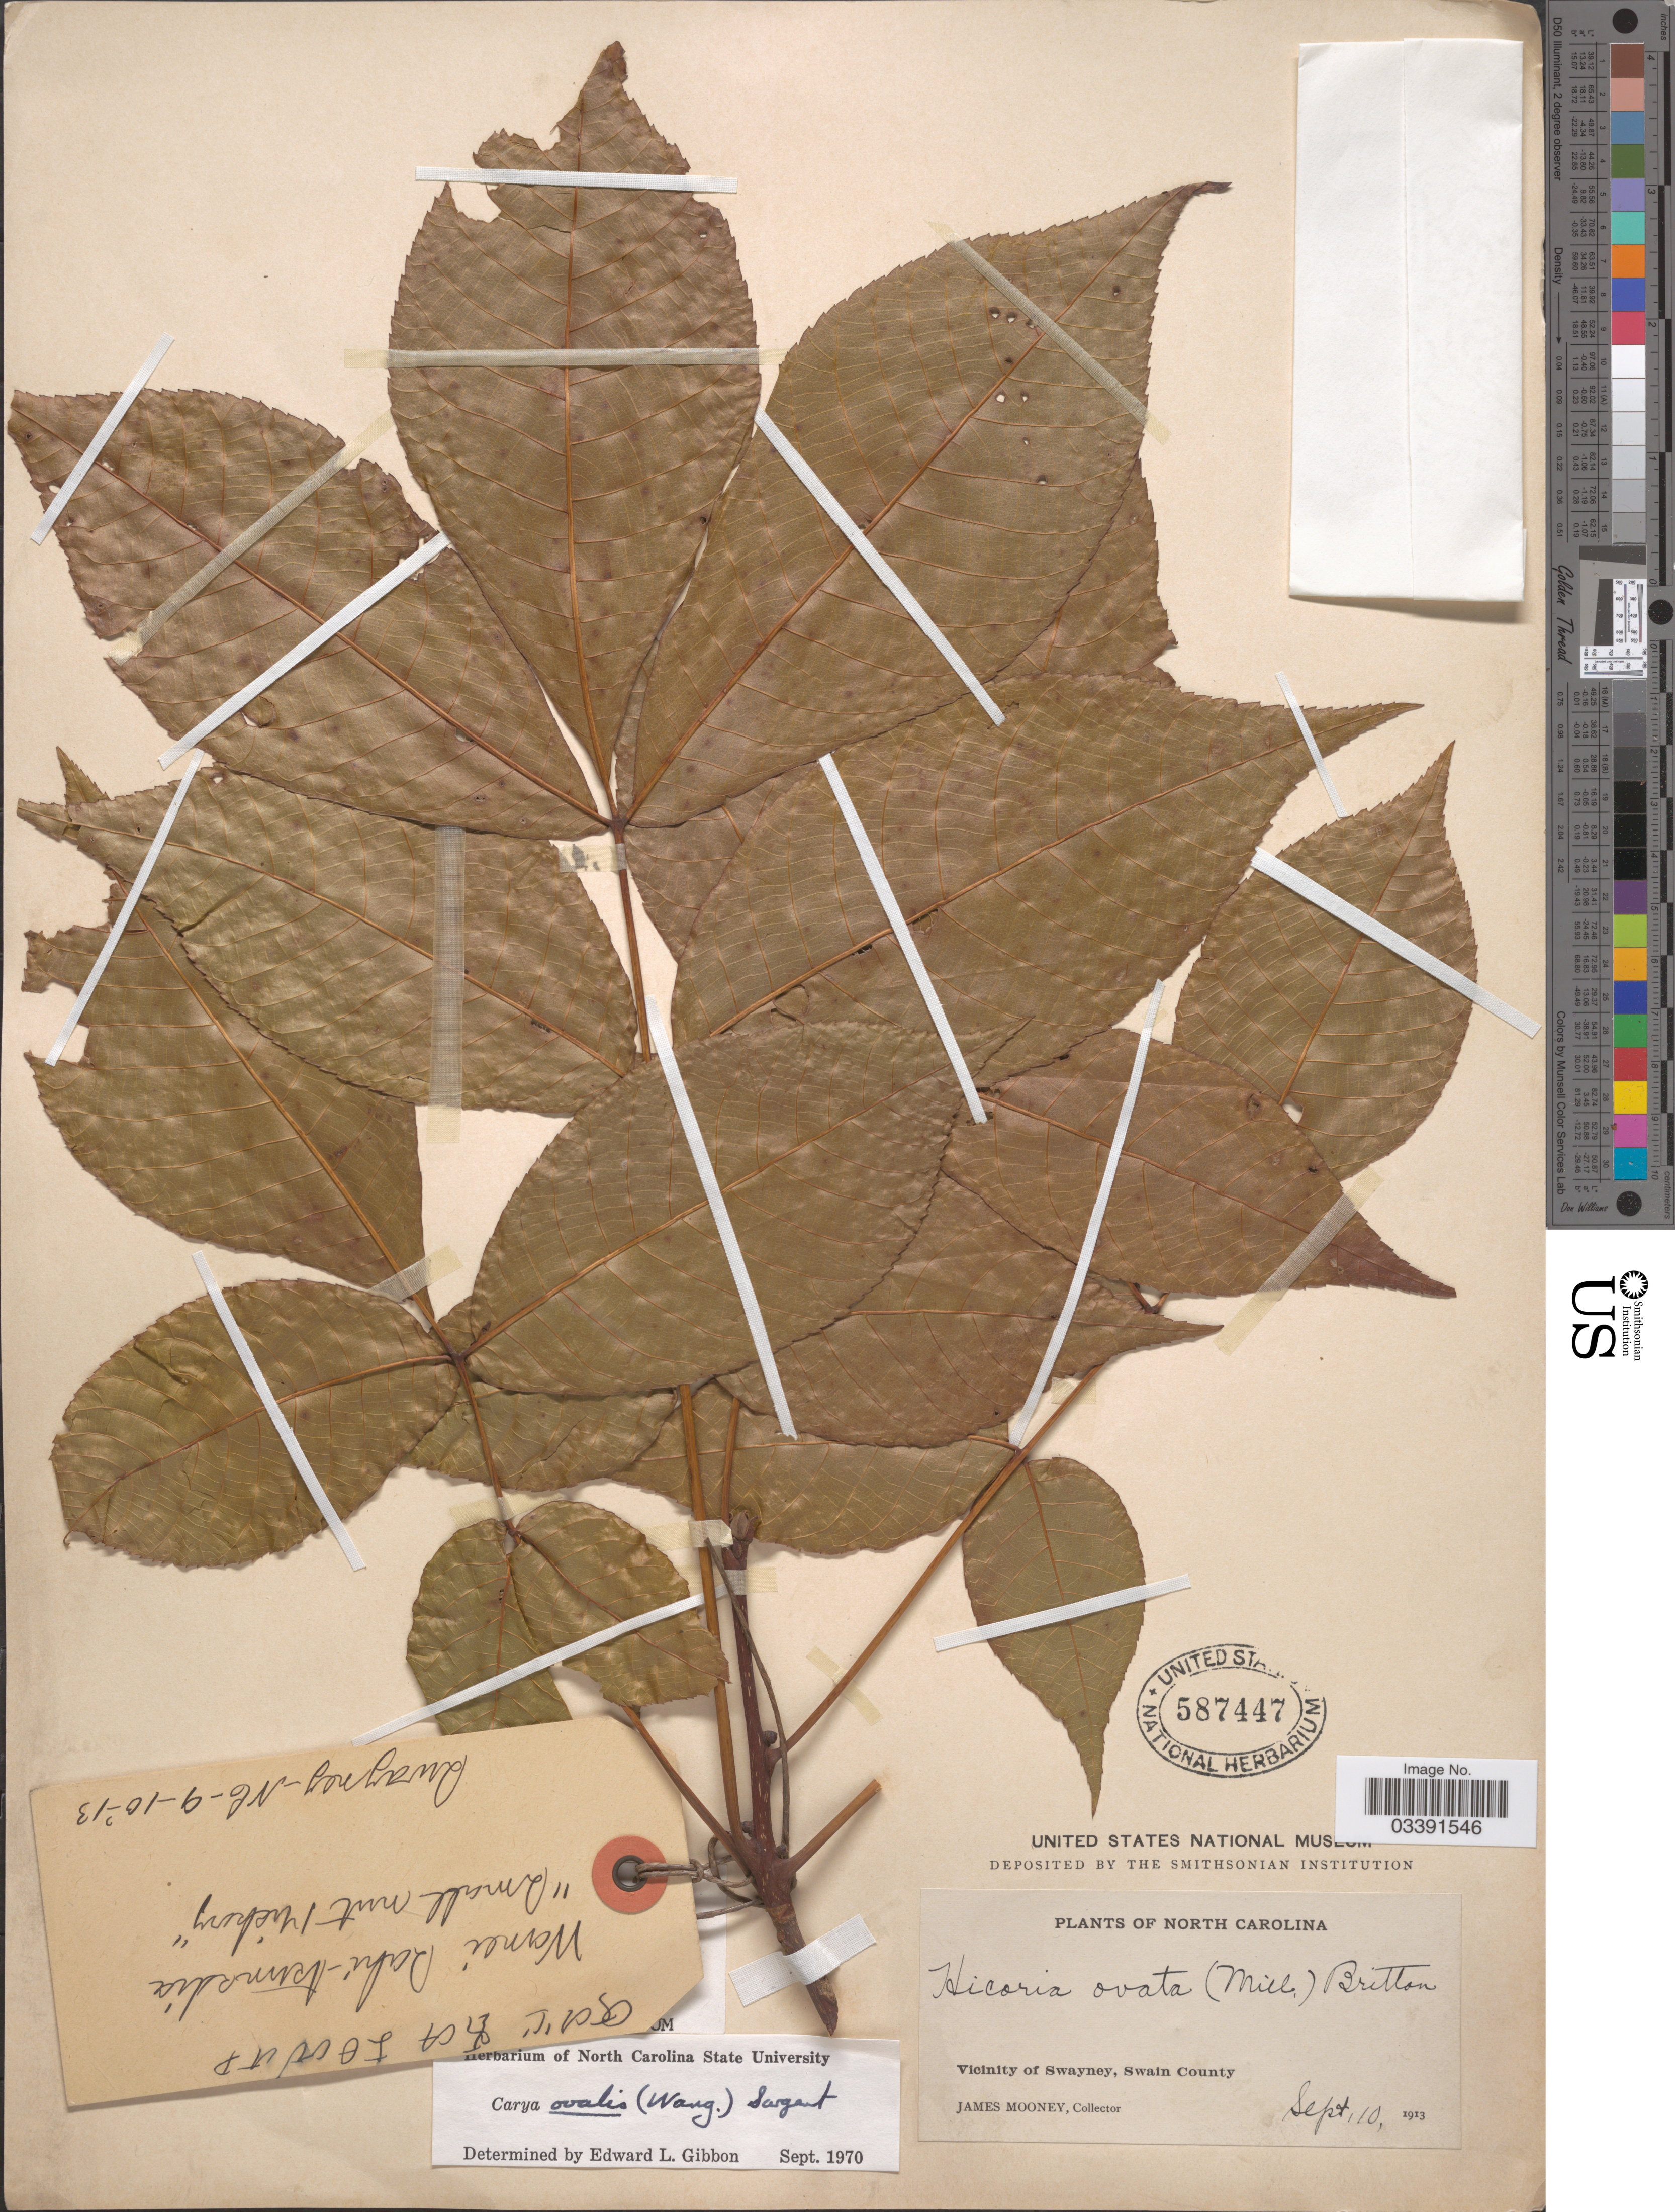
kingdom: Plantae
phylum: Tracheophyta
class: Magnoliopsida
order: Fagales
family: Juglandaceae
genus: Carya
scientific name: Carya glabra var. glabra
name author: (Mill.) Sweet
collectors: J. Mooney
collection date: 1913-09-10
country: United States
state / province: North Carolina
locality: Vicinity of Swayney, Swain County.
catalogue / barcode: US 587447